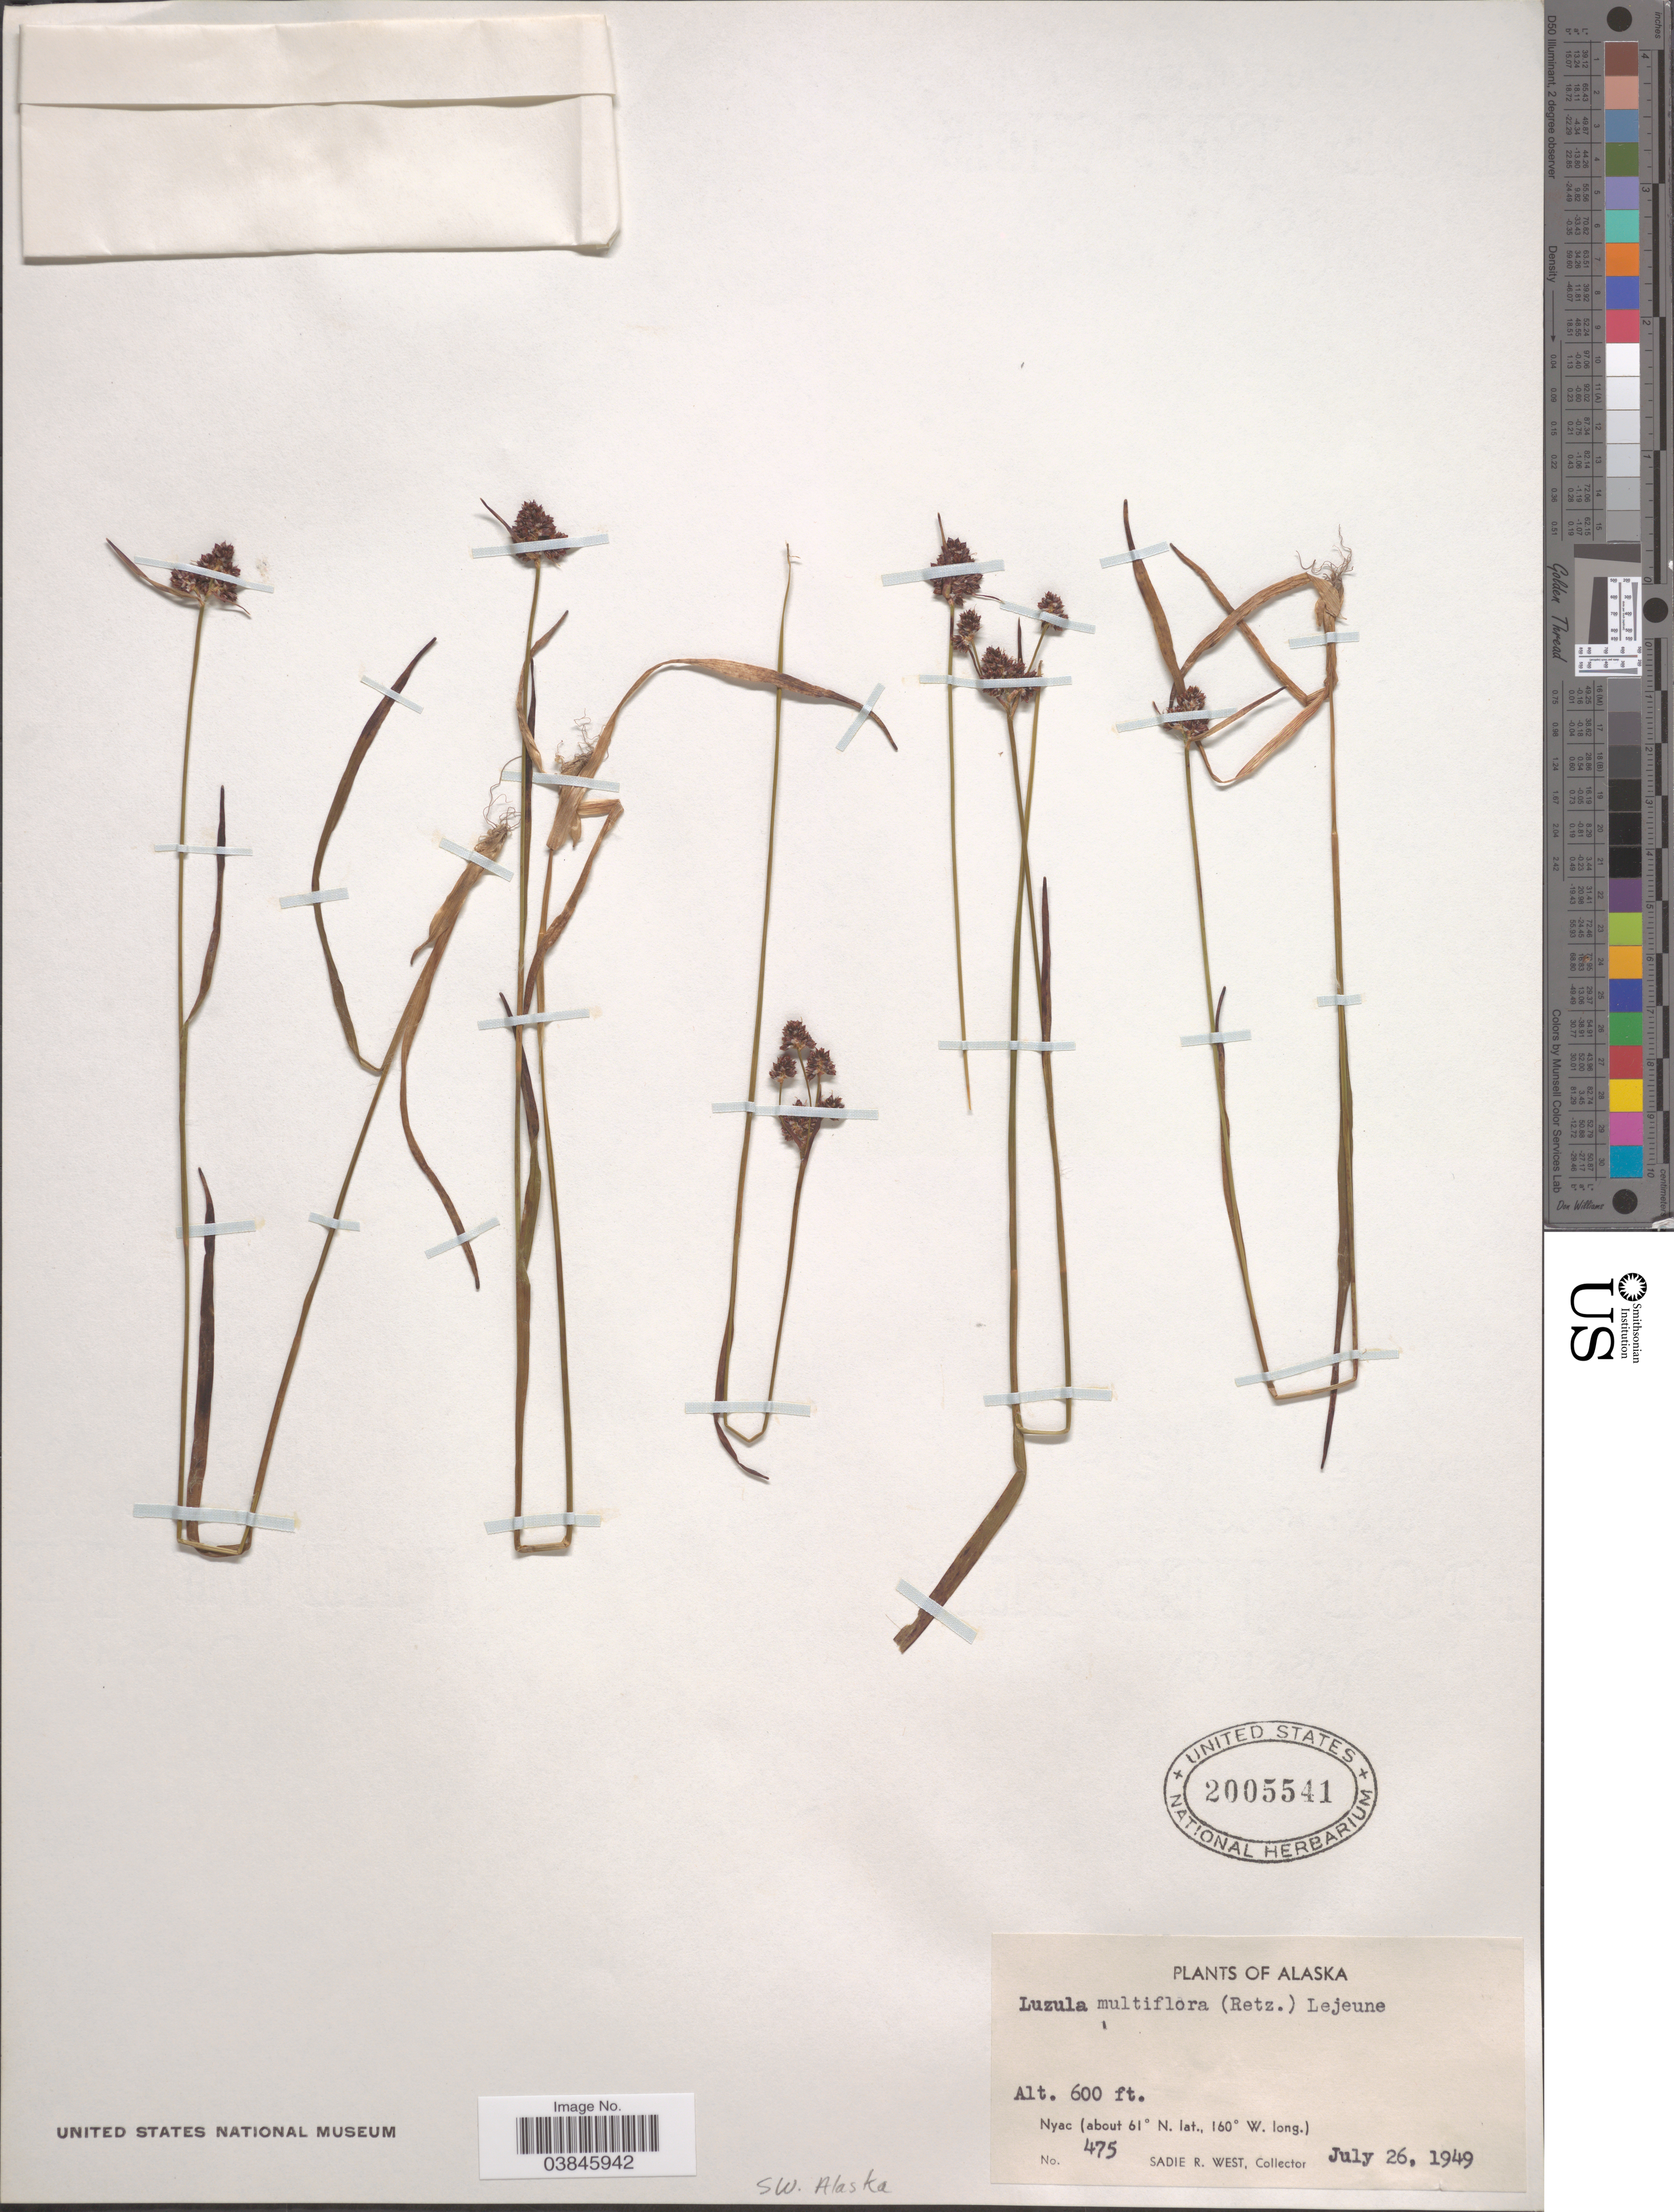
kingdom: Plantae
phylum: Tracheophyta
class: Liliopsida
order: Poales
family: Juncaceae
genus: Luzula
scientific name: Luzula multiflora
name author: (Ehrh.) Lej.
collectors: S. R. West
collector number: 475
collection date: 1949-07-26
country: United States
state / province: Alaska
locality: Nyac.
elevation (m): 183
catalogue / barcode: US 2005541